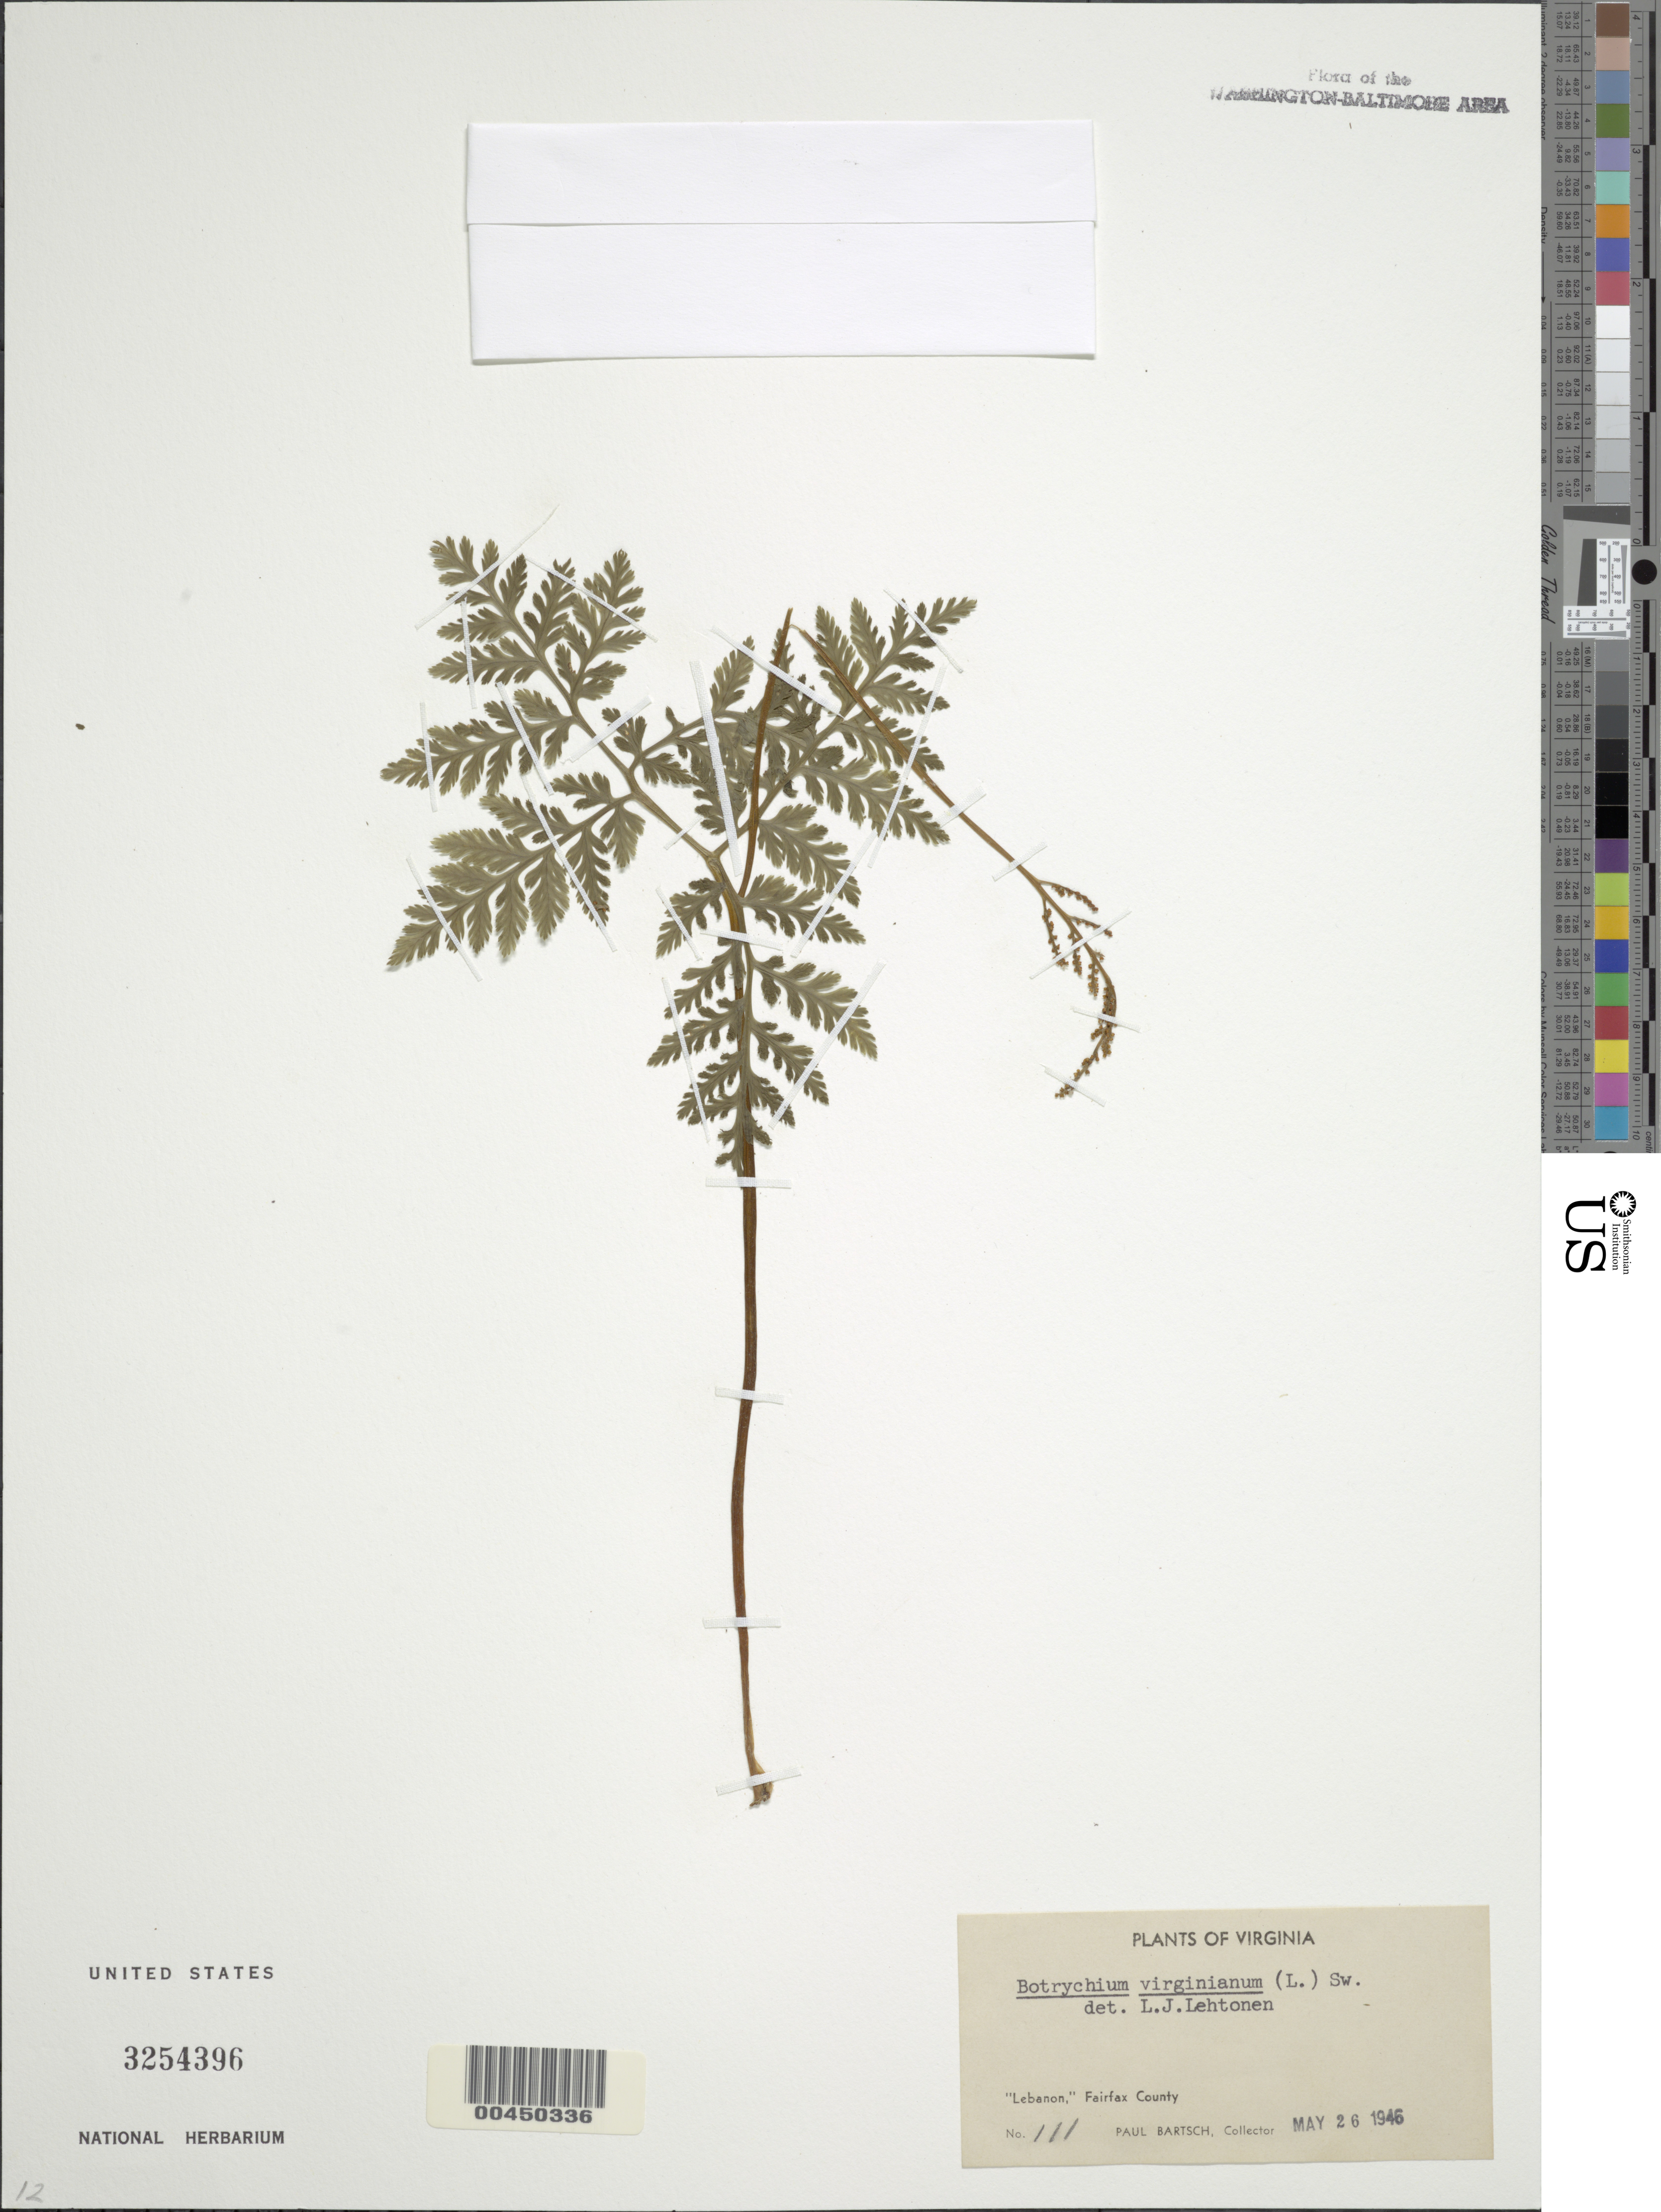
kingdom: Plantae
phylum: Tracheophyta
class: Polypodiopsida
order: Ophioglossales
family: Ophioglossaceae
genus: Botrychium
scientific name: Botrychium virginianum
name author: (L.) Sw.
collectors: P. Bartsch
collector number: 111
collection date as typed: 26 May 1946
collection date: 1946-05-26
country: United States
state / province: Virginia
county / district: Fairfax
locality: Lebanon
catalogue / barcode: US 3254396